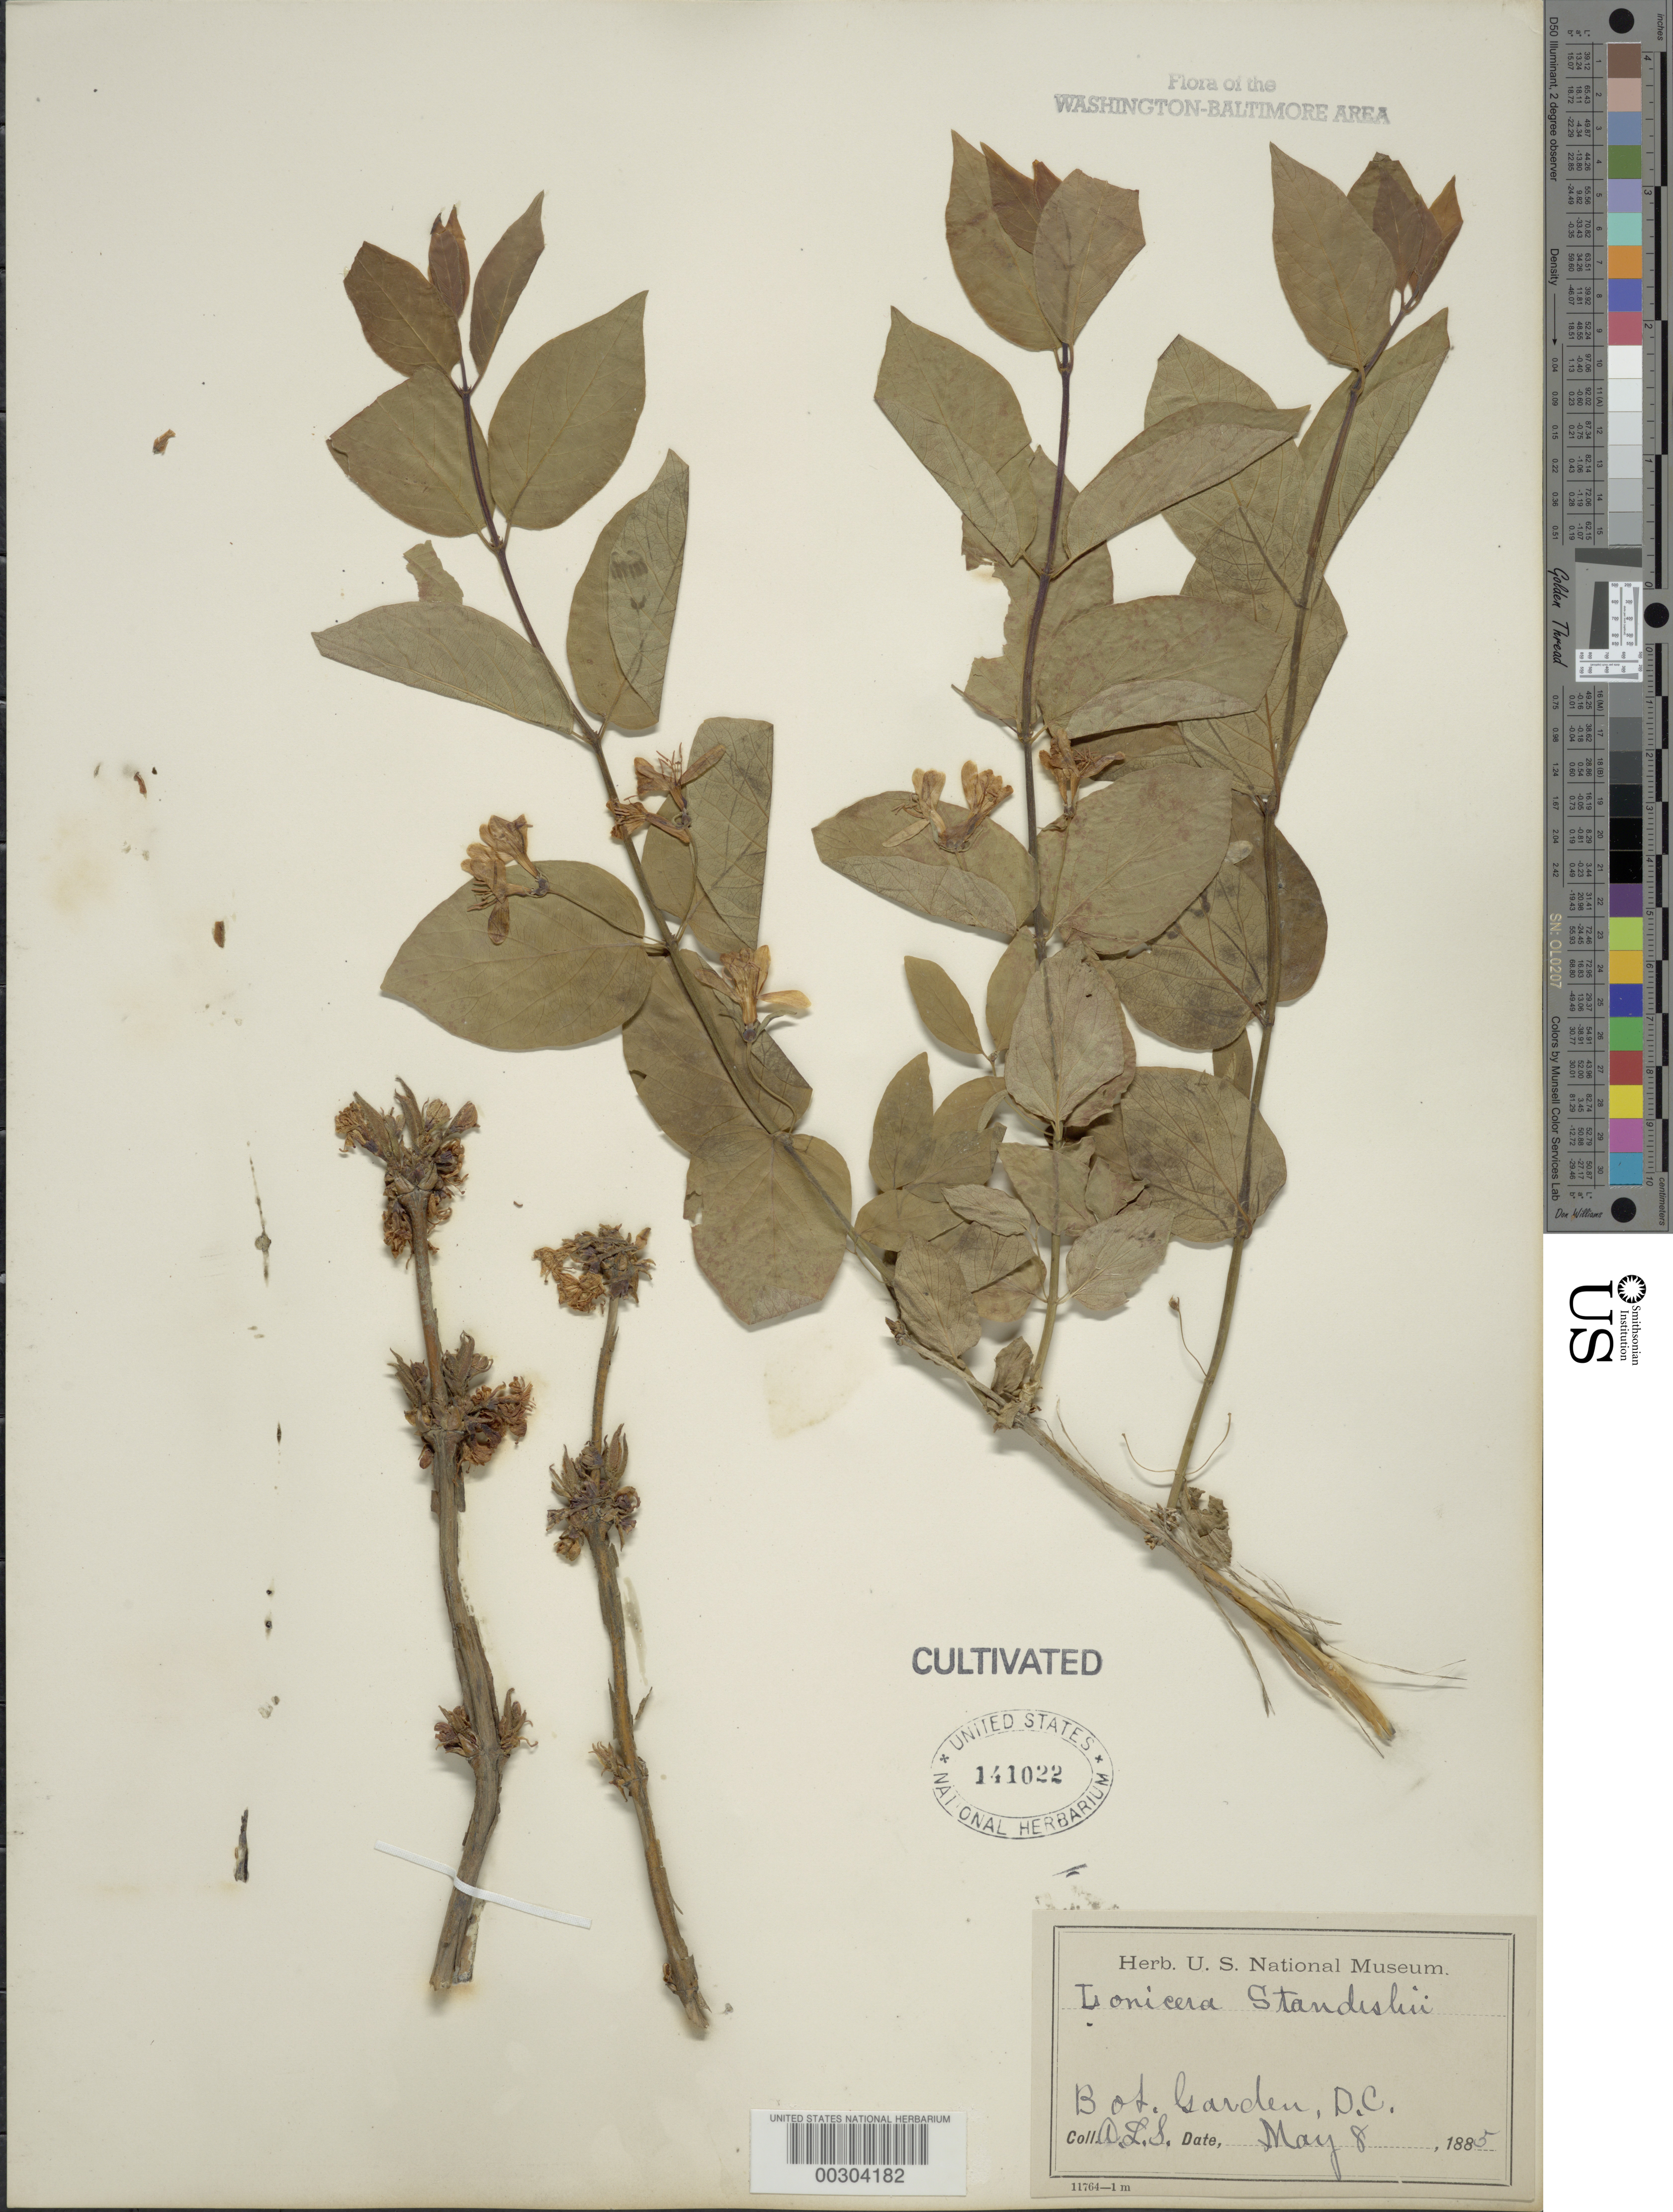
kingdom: Plantae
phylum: Tracheophyta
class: Magnoliopsida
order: Dipsacales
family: Caprifoliaceae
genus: Lonicera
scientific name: Lonicera standishii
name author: Jacques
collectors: A. L. Schott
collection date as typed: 08 May 1885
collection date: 1885-05-08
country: United States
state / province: District of Columbia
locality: Botanical gardens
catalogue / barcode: US 141022